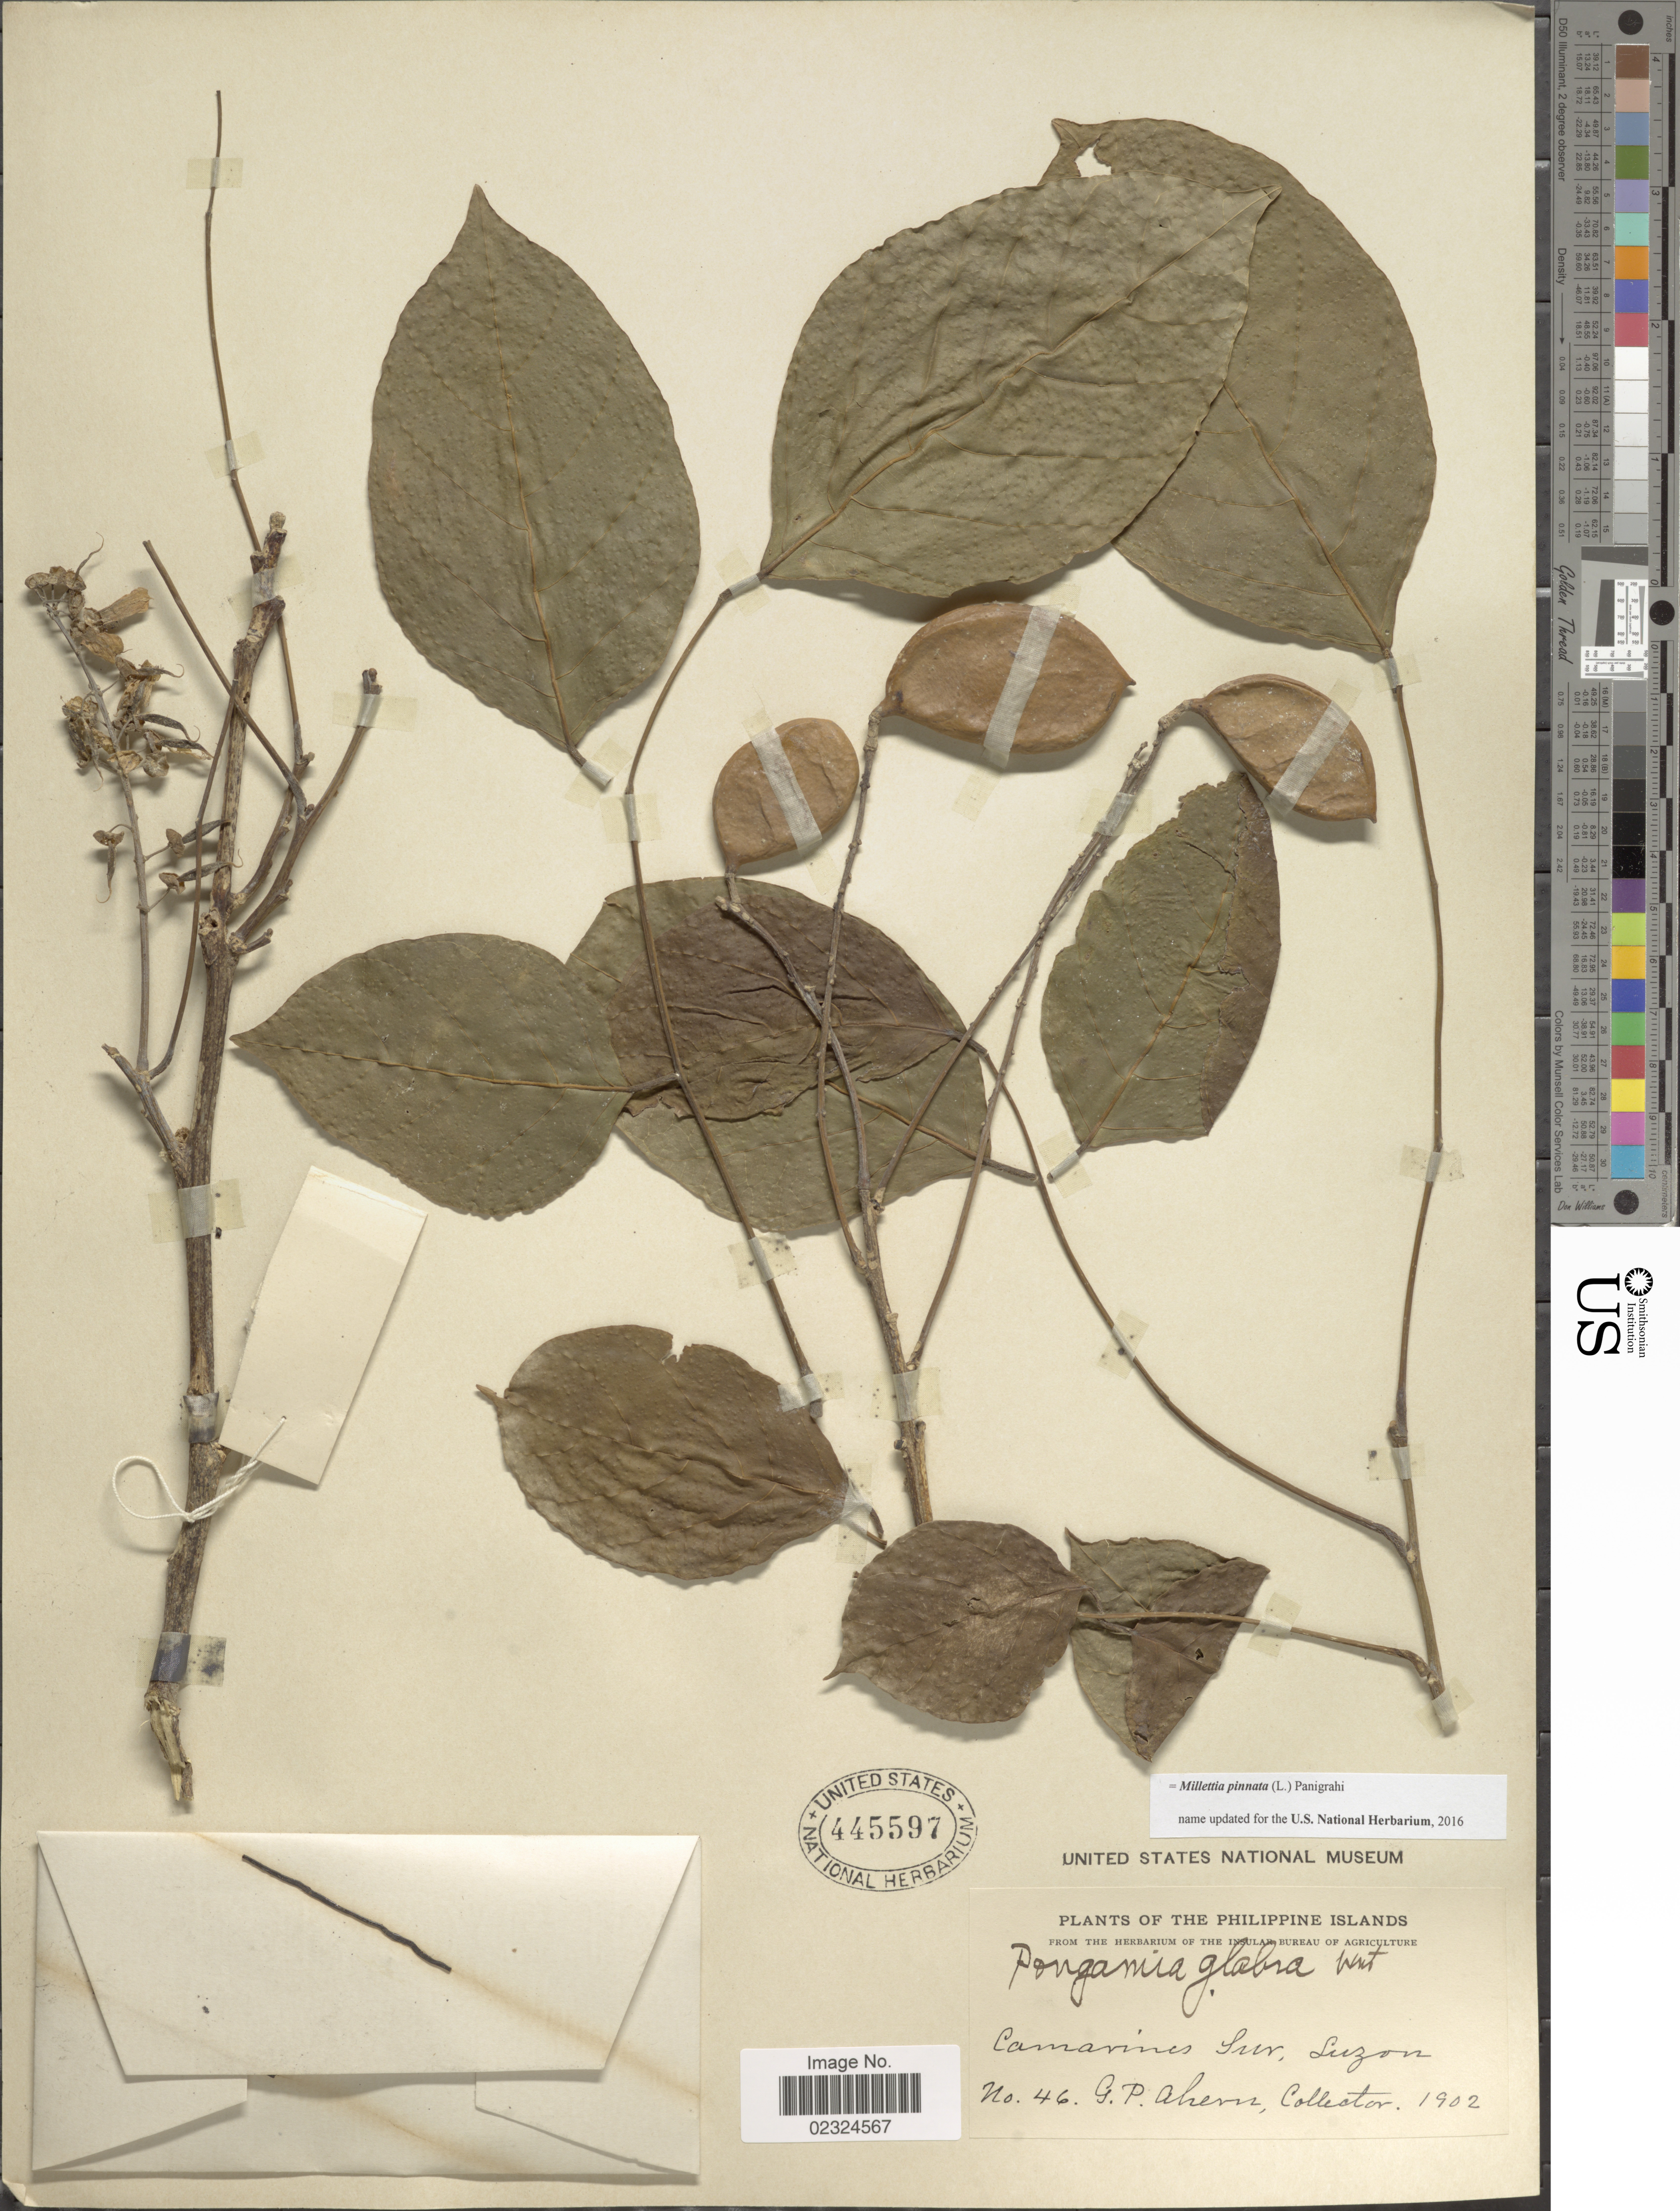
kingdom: Plantae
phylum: Tracheophyta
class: Magnoliopsida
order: Fabales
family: Fabaceae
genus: Millettia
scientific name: Millettia pinnata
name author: (L.) Panigrahi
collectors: G. Ahern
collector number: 46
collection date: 1902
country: Philippines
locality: Camarines, Sur, Luzon. Philippine Islands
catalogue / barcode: US 445597